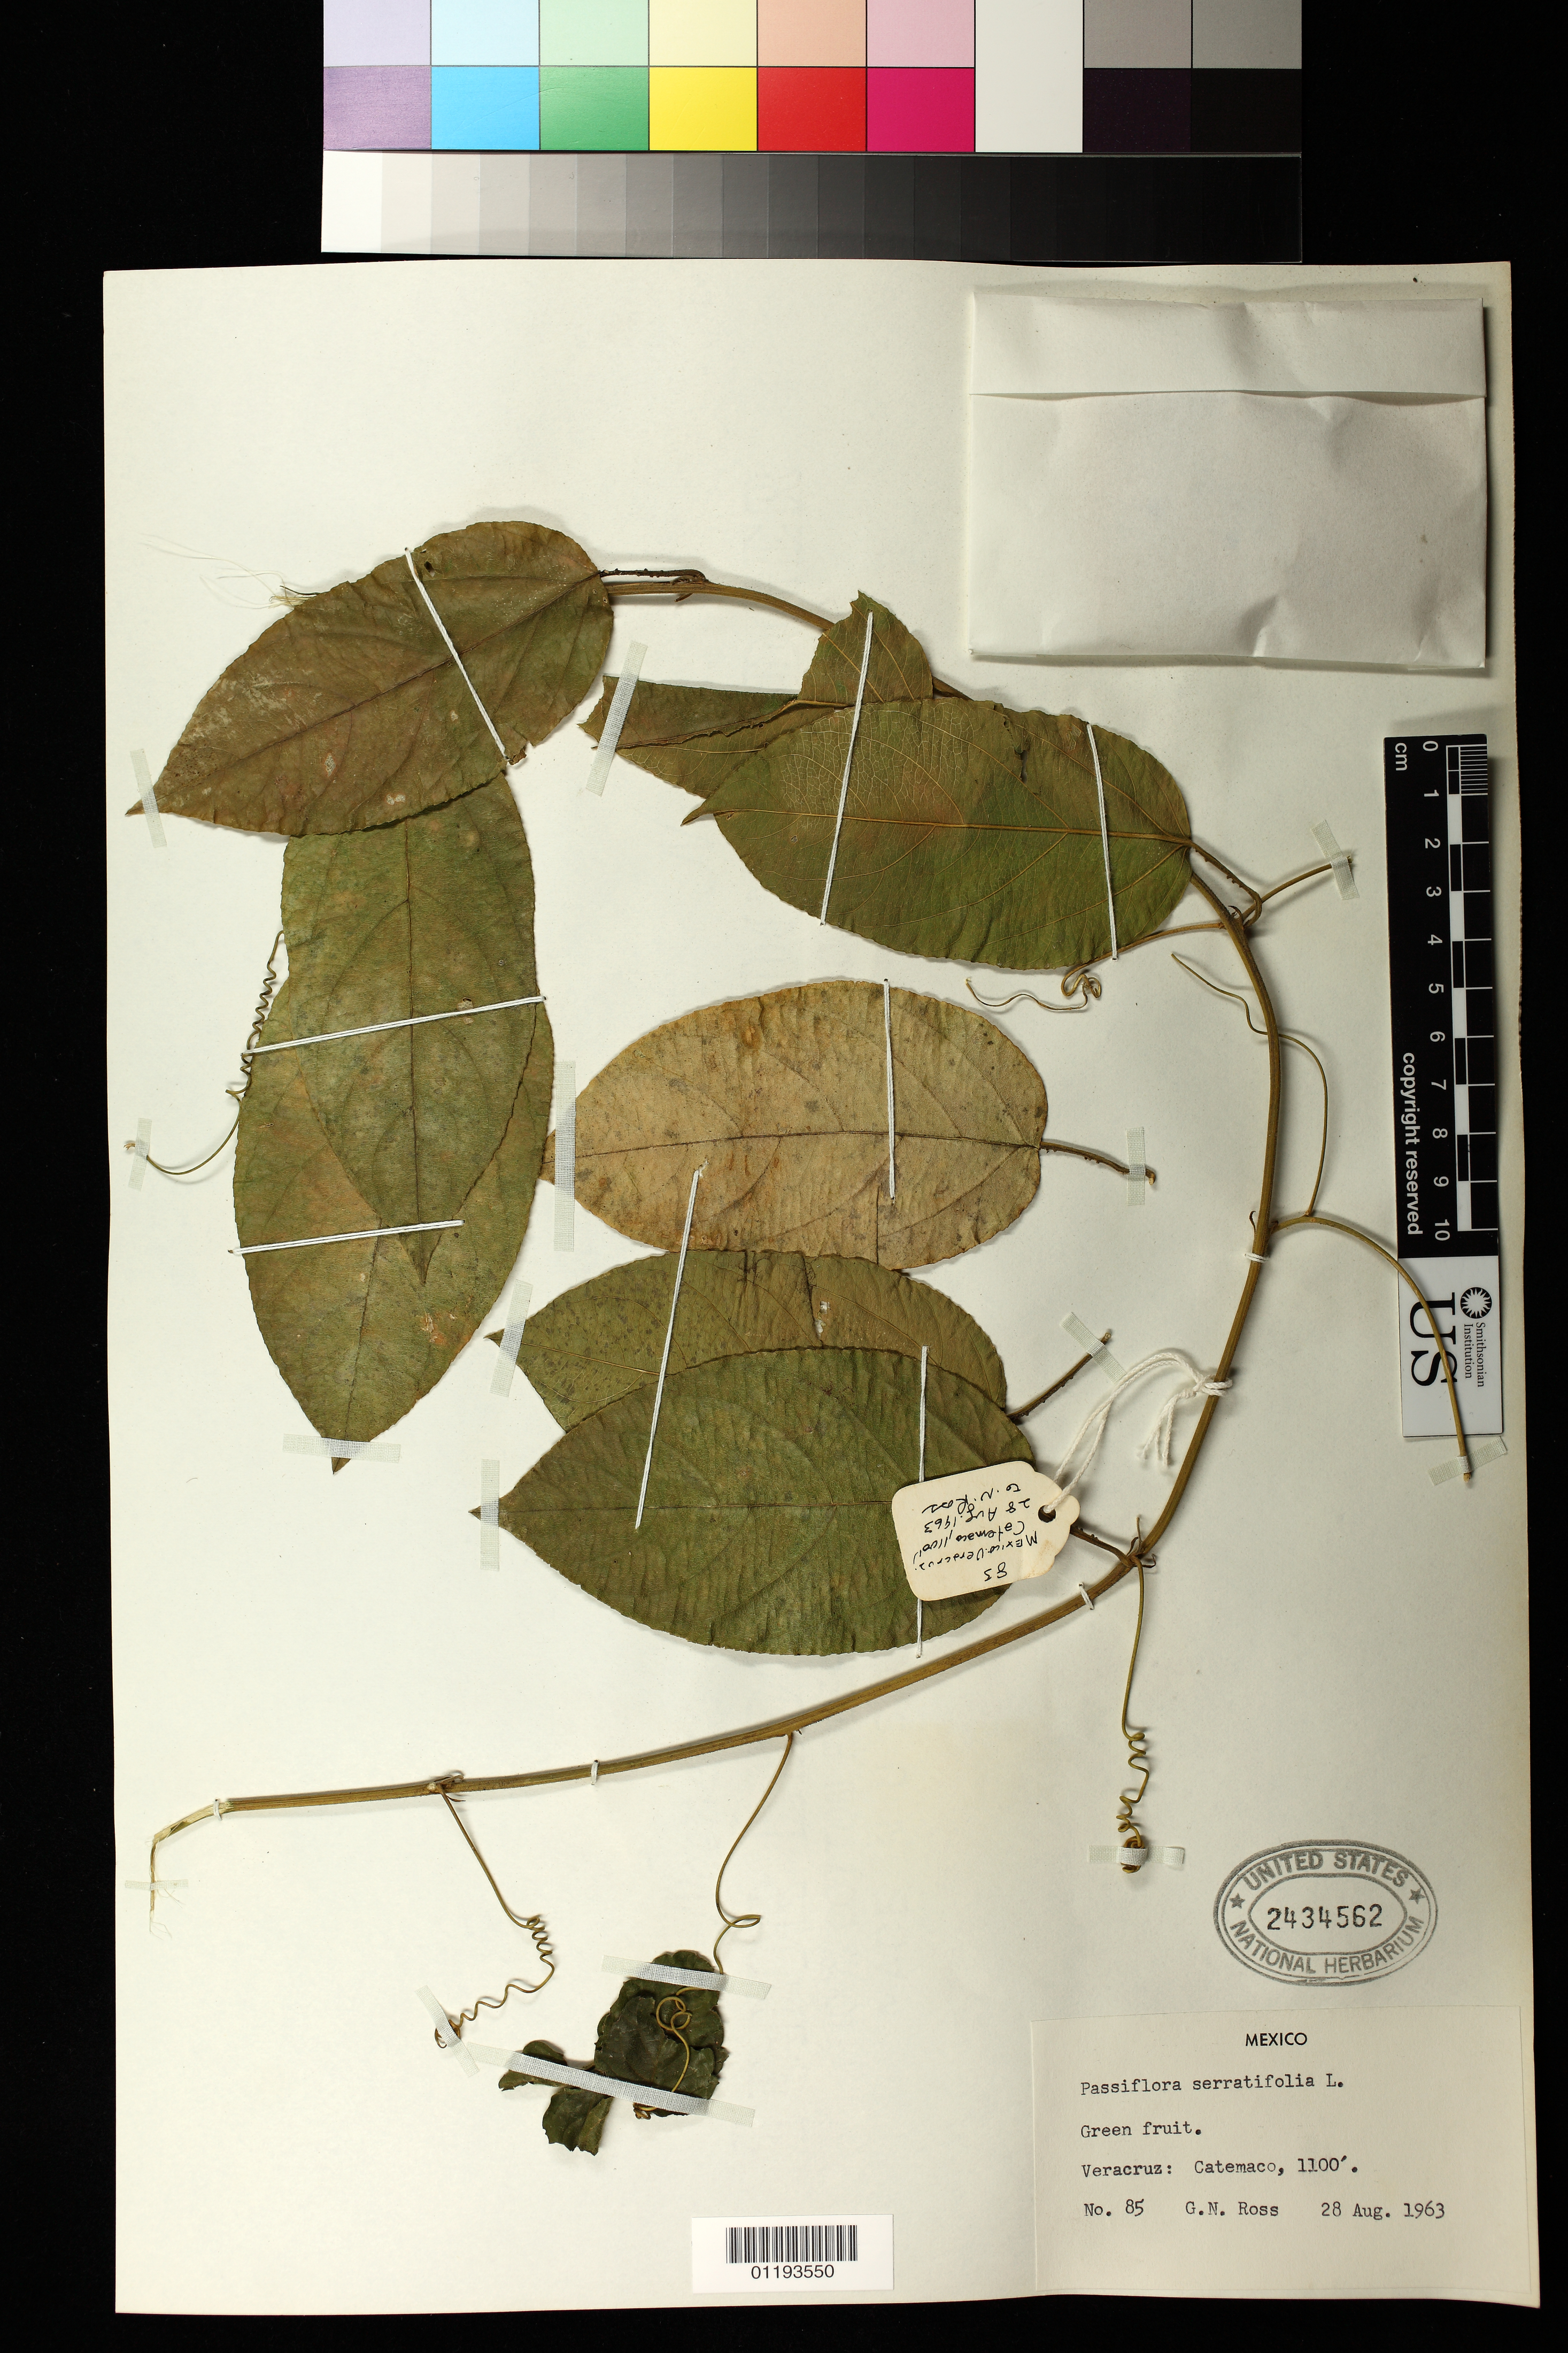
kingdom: Plantae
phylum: Tracheophyta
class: Magnoliopsida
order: Malpighiales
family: Passifloraceae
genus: Passiflora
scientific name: Passiflora serratifolia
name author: L.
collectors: G. N. Ross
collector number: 85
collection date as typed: Aug 28 1963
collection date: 1963-08-28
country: Mexico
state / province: Veracruz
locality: Catemaco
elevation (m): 335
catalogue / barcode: US 2434562